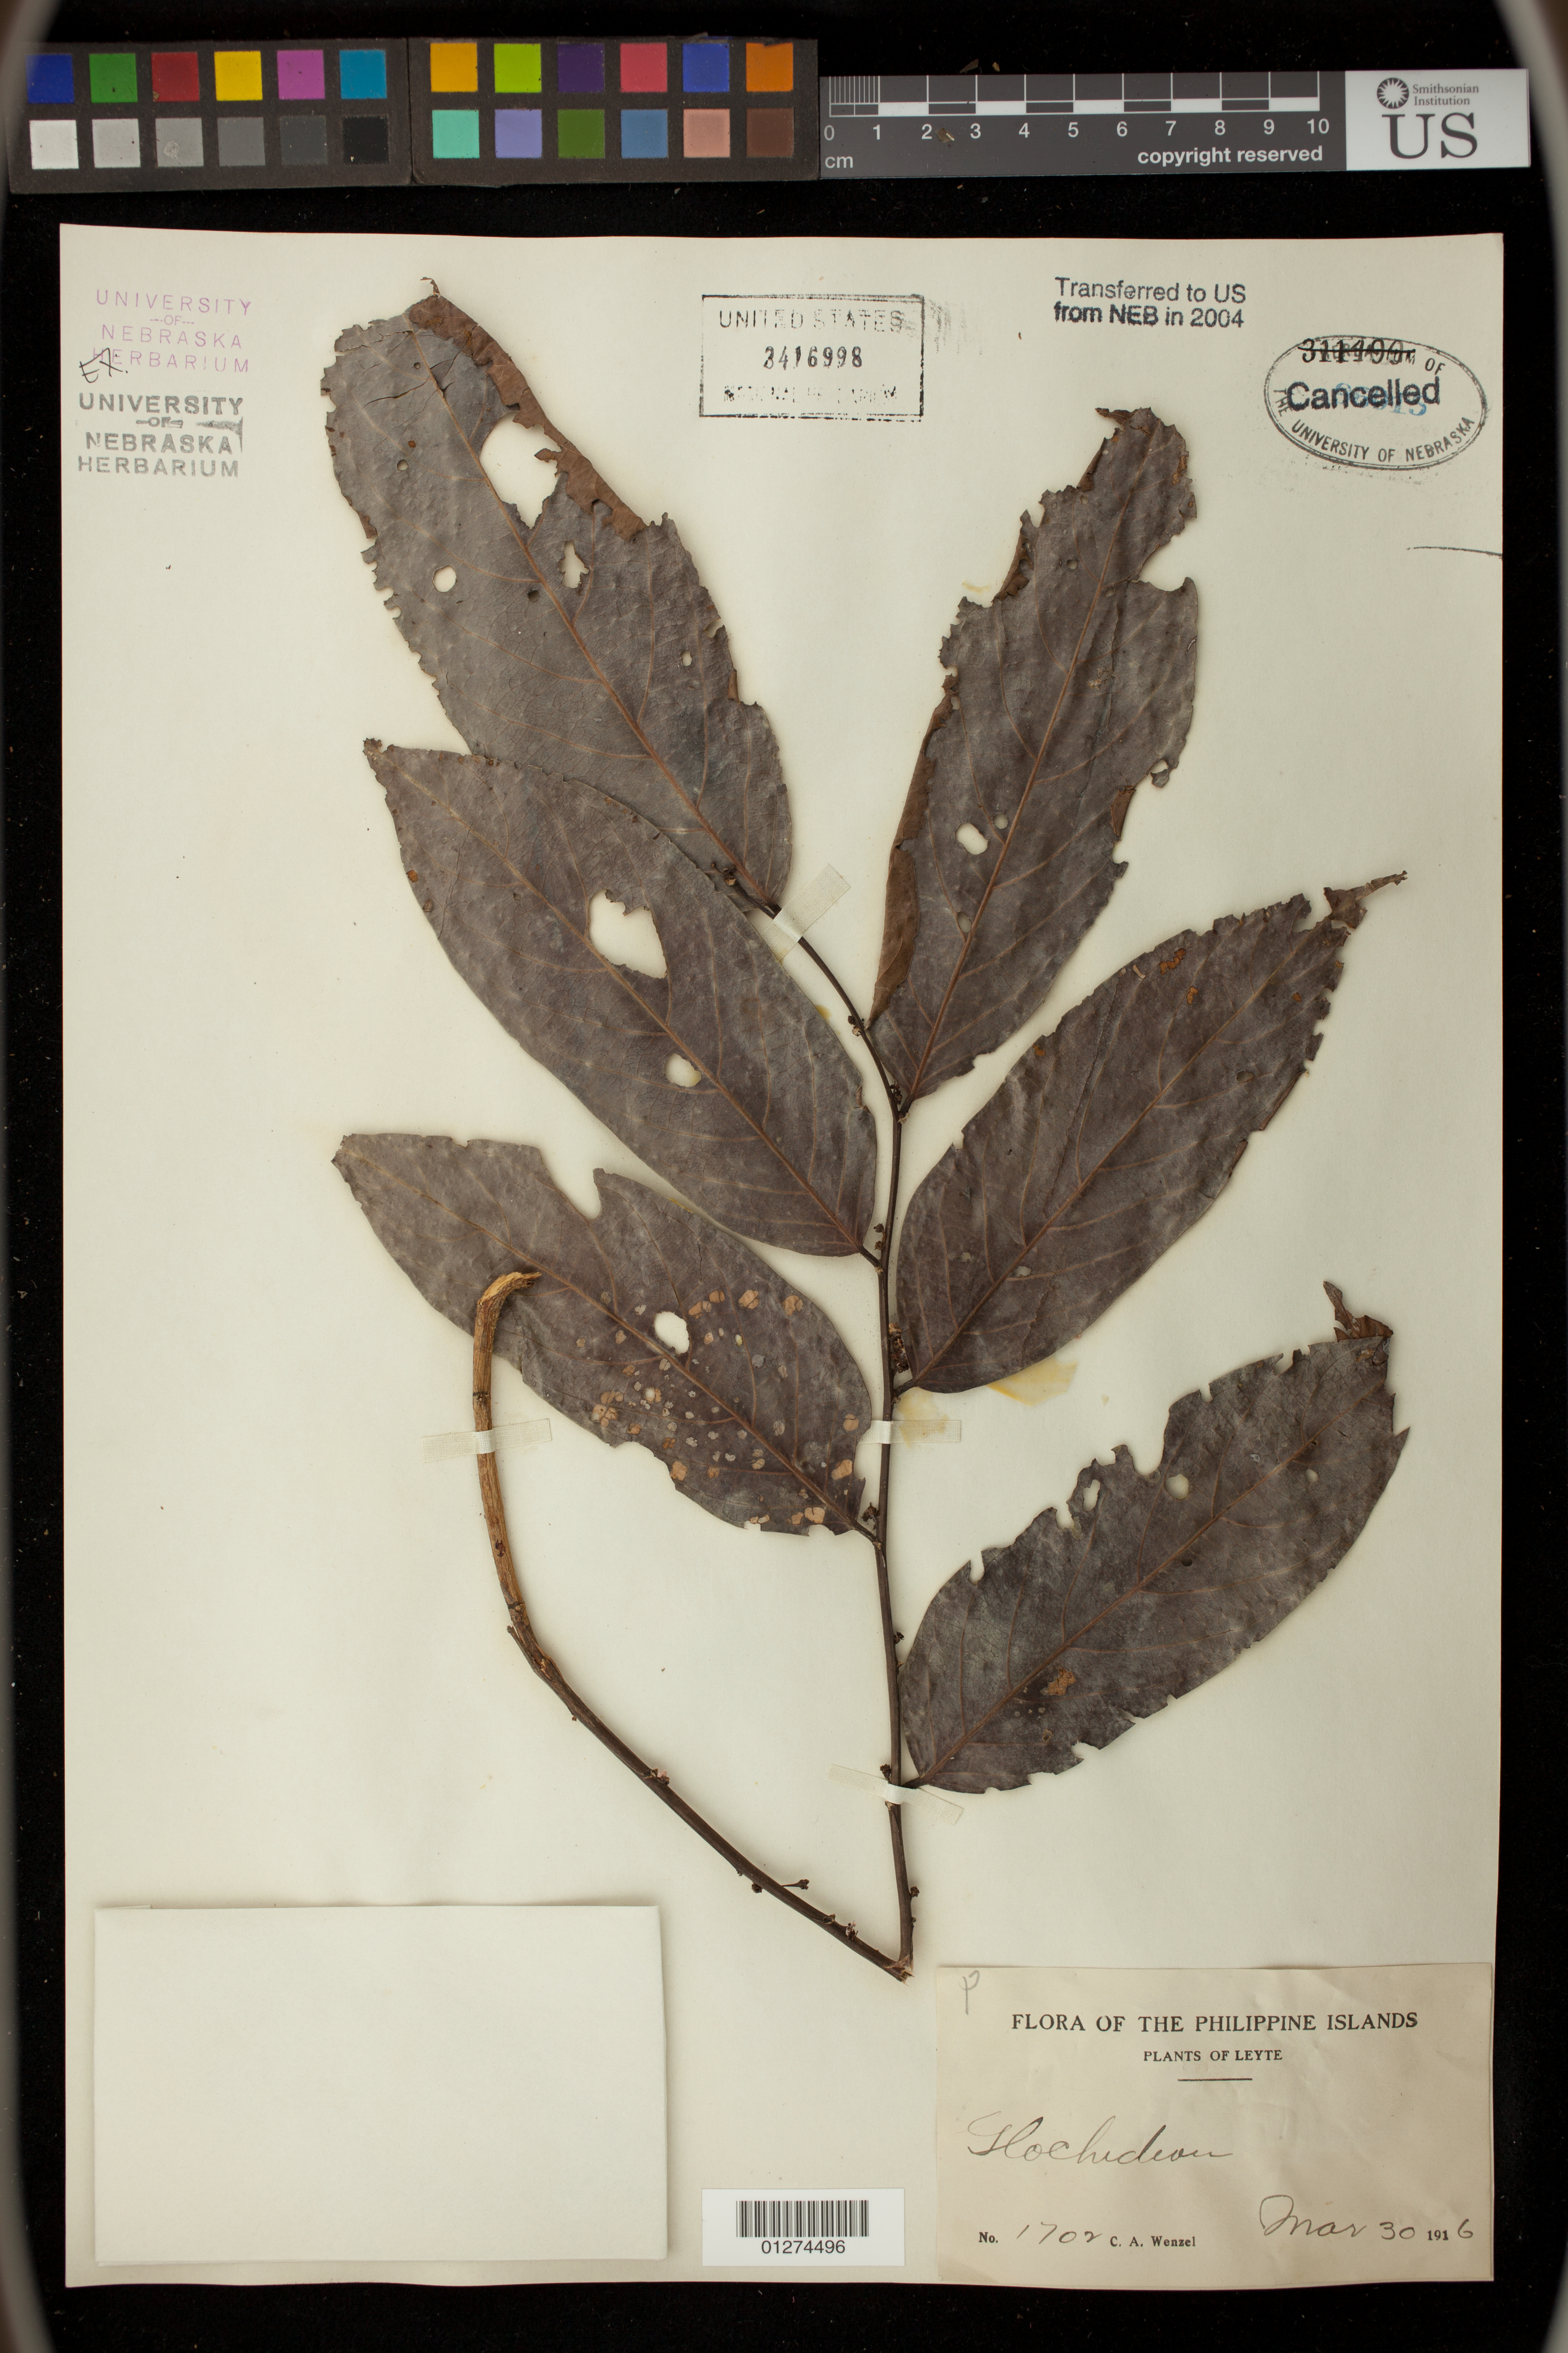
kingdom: Plantae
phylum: Tracheophyta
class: Magnoliopsida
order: Malpighiales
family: Phyllanthaceae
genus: Glochidion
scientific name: Glochidion sp.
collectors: C. Wenzel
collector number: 1702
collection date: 1916-03-30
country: Philippines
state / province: Eastern Visayas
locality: Leyte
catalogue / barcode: US 3416998